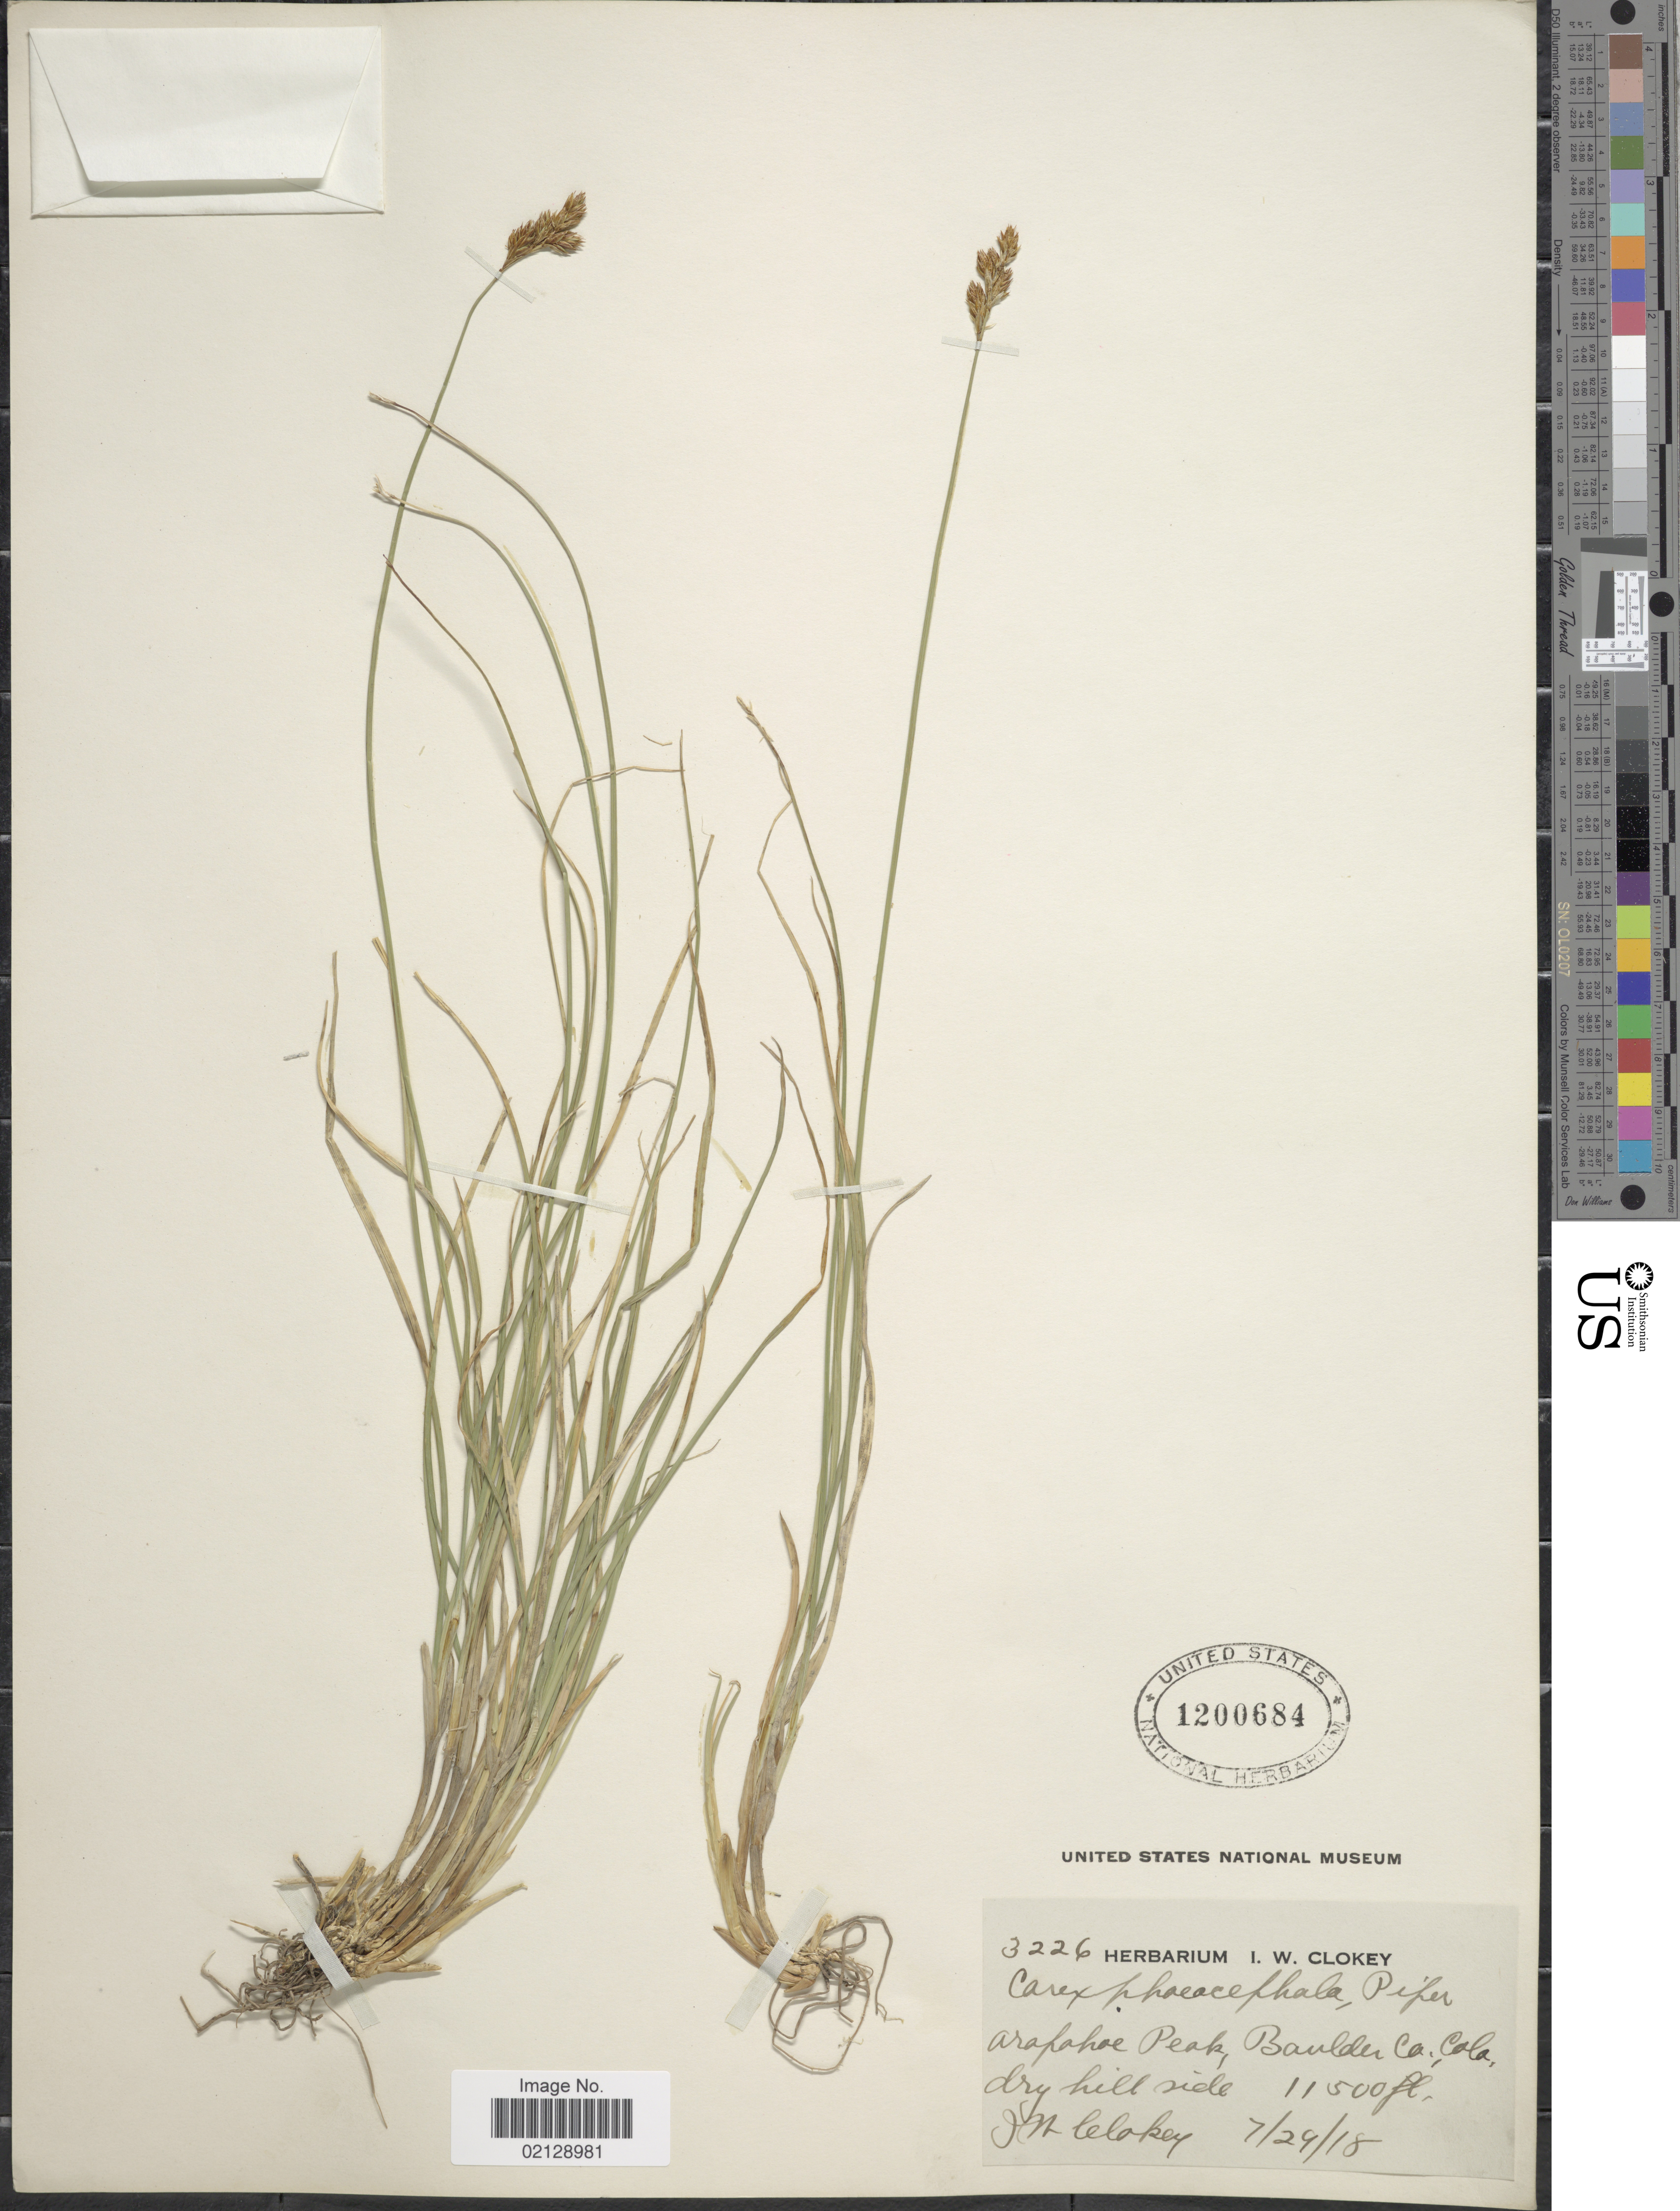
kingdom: Plantae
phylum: Tracheophyta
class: Liliopsida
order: Poales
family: Cyperaceae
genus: Carex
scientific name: Carex phaeocephala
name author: Piper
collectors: I. W. Clokey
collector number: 3226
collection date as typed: Transcribed d/m/y: 29/7/18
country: United States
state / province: Colorado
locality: Arapohoe Peak, Boulder Co., Colo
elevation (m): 3505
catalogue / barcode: US 1200684